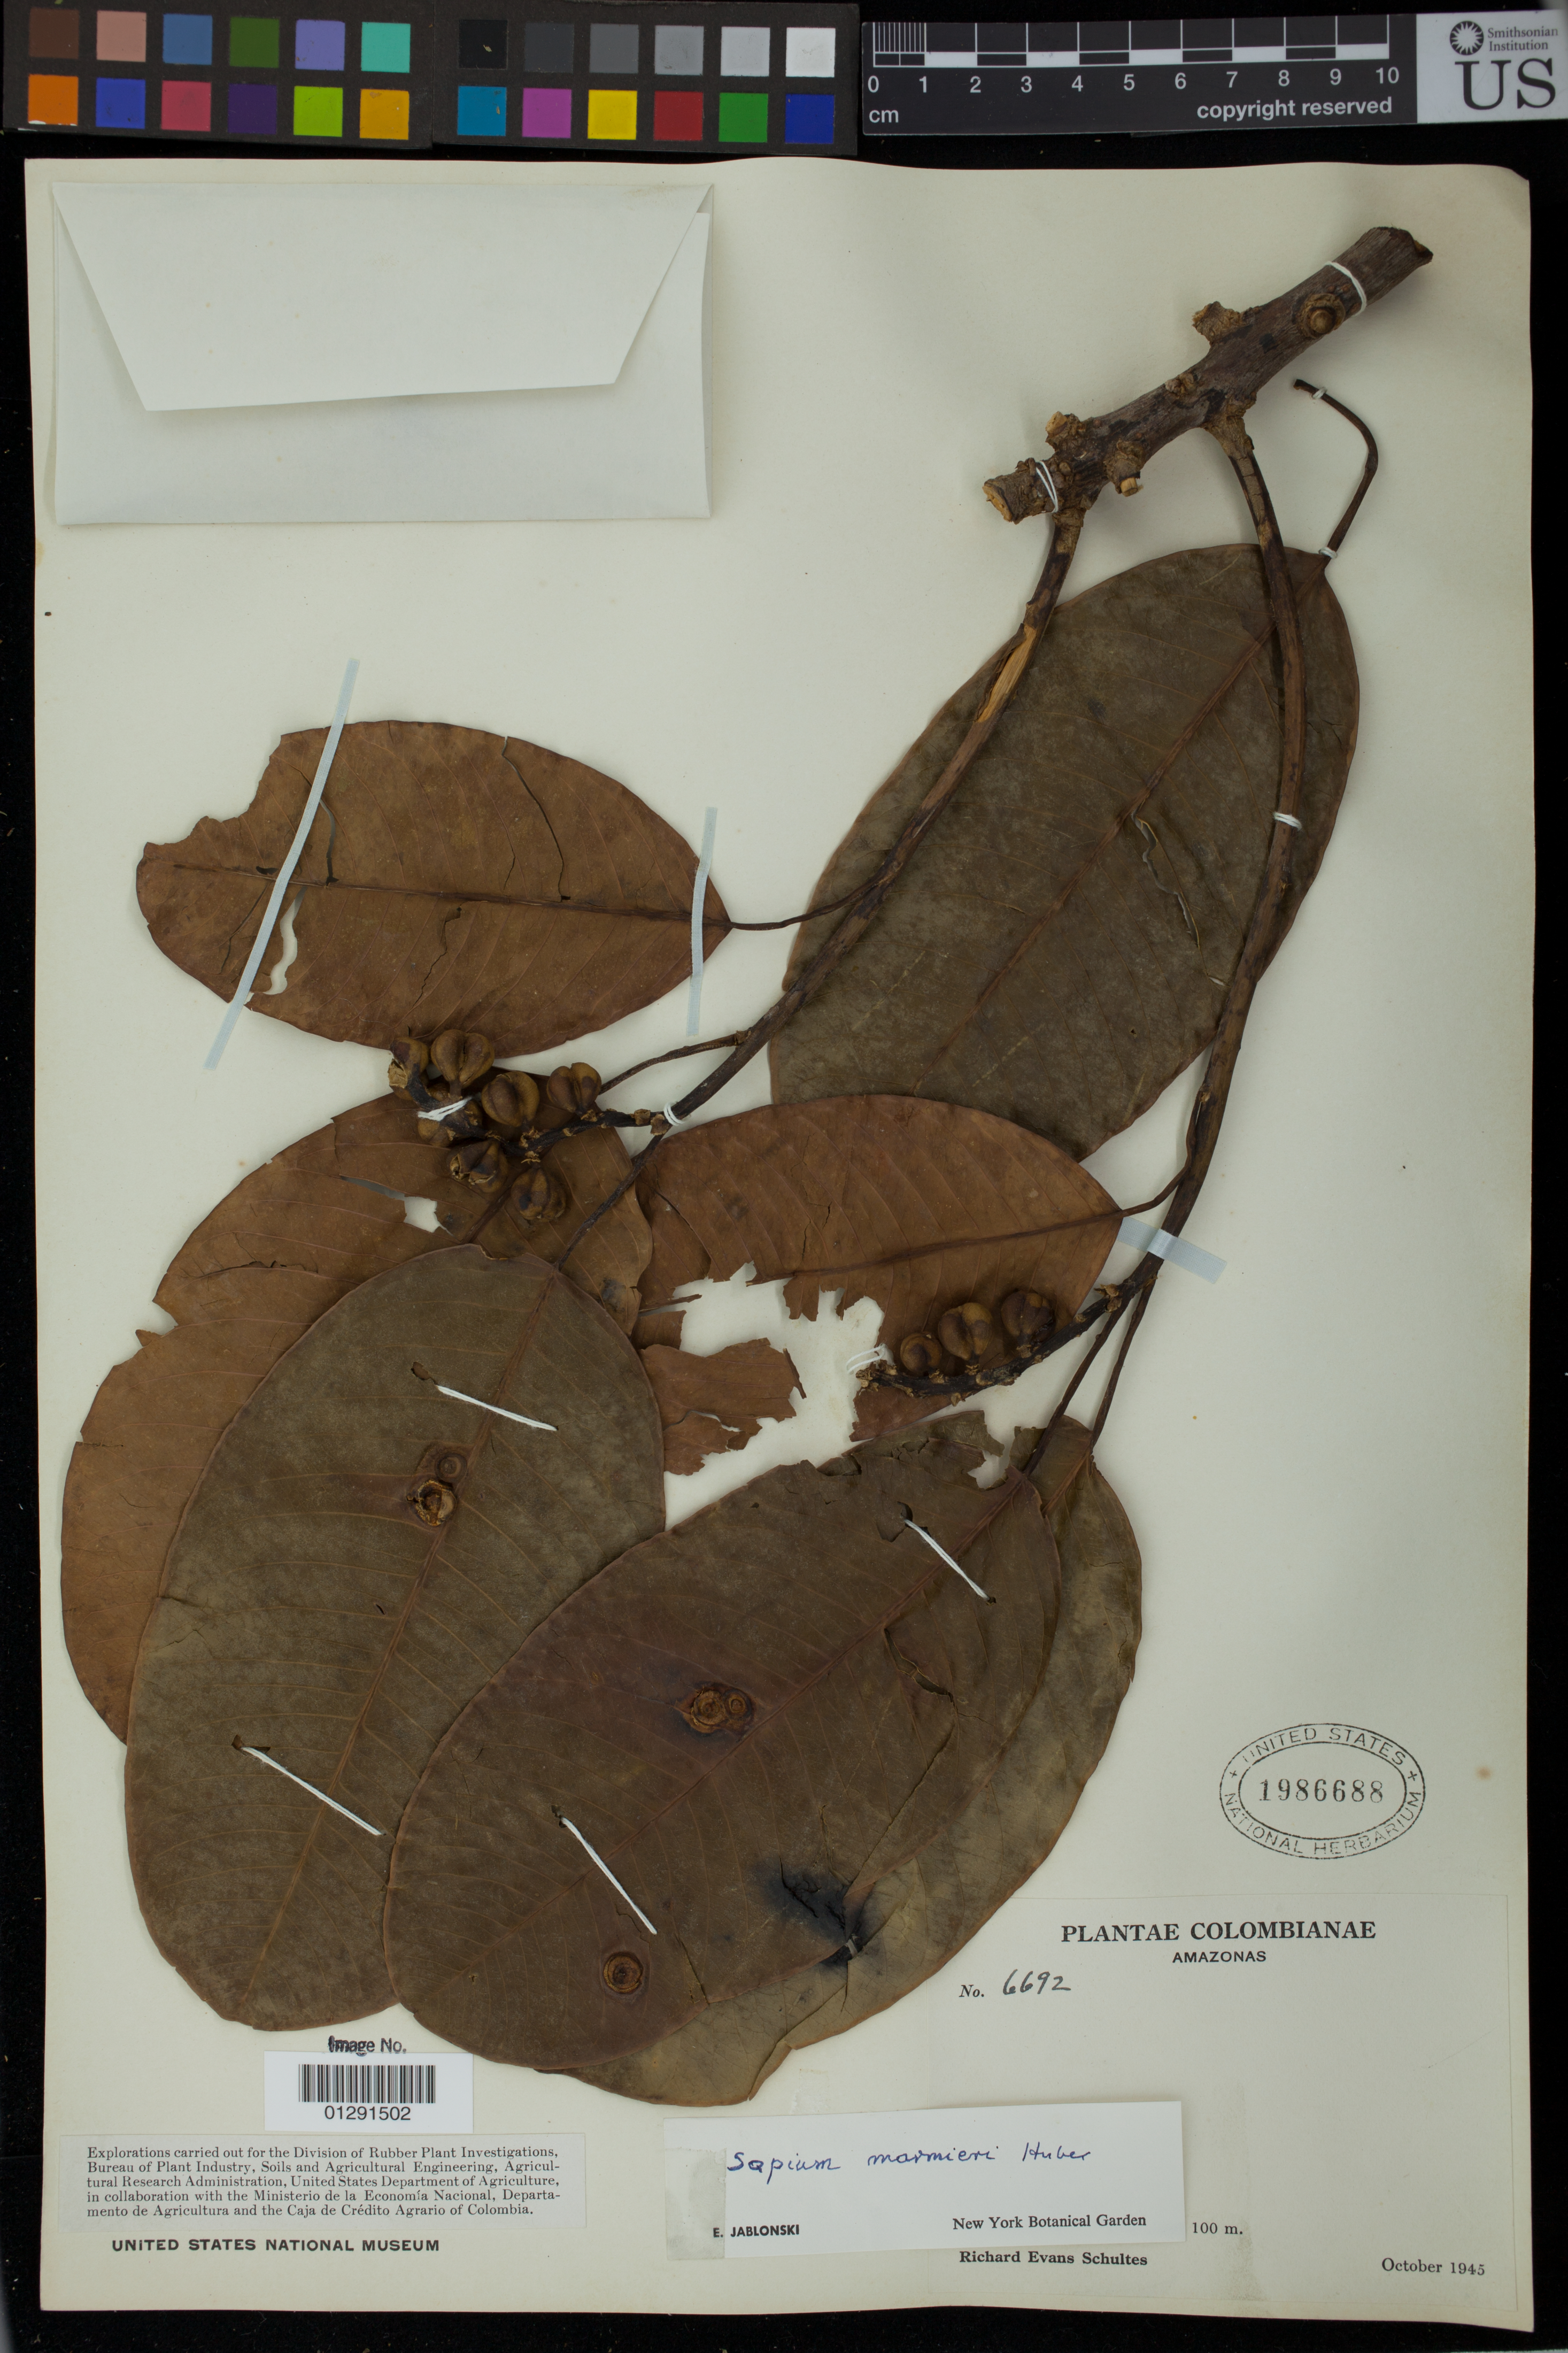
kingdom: Plantae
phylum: Tracheophyta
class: Magnoliopsida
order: Malpighiales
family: Euphorbiaceae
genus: Sapium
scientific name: Sapium marmieri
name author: Huber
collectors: R. E. Schultes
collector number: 6692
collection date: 1945-10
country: Colombia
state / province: Amazônas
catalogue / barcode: US 1986688